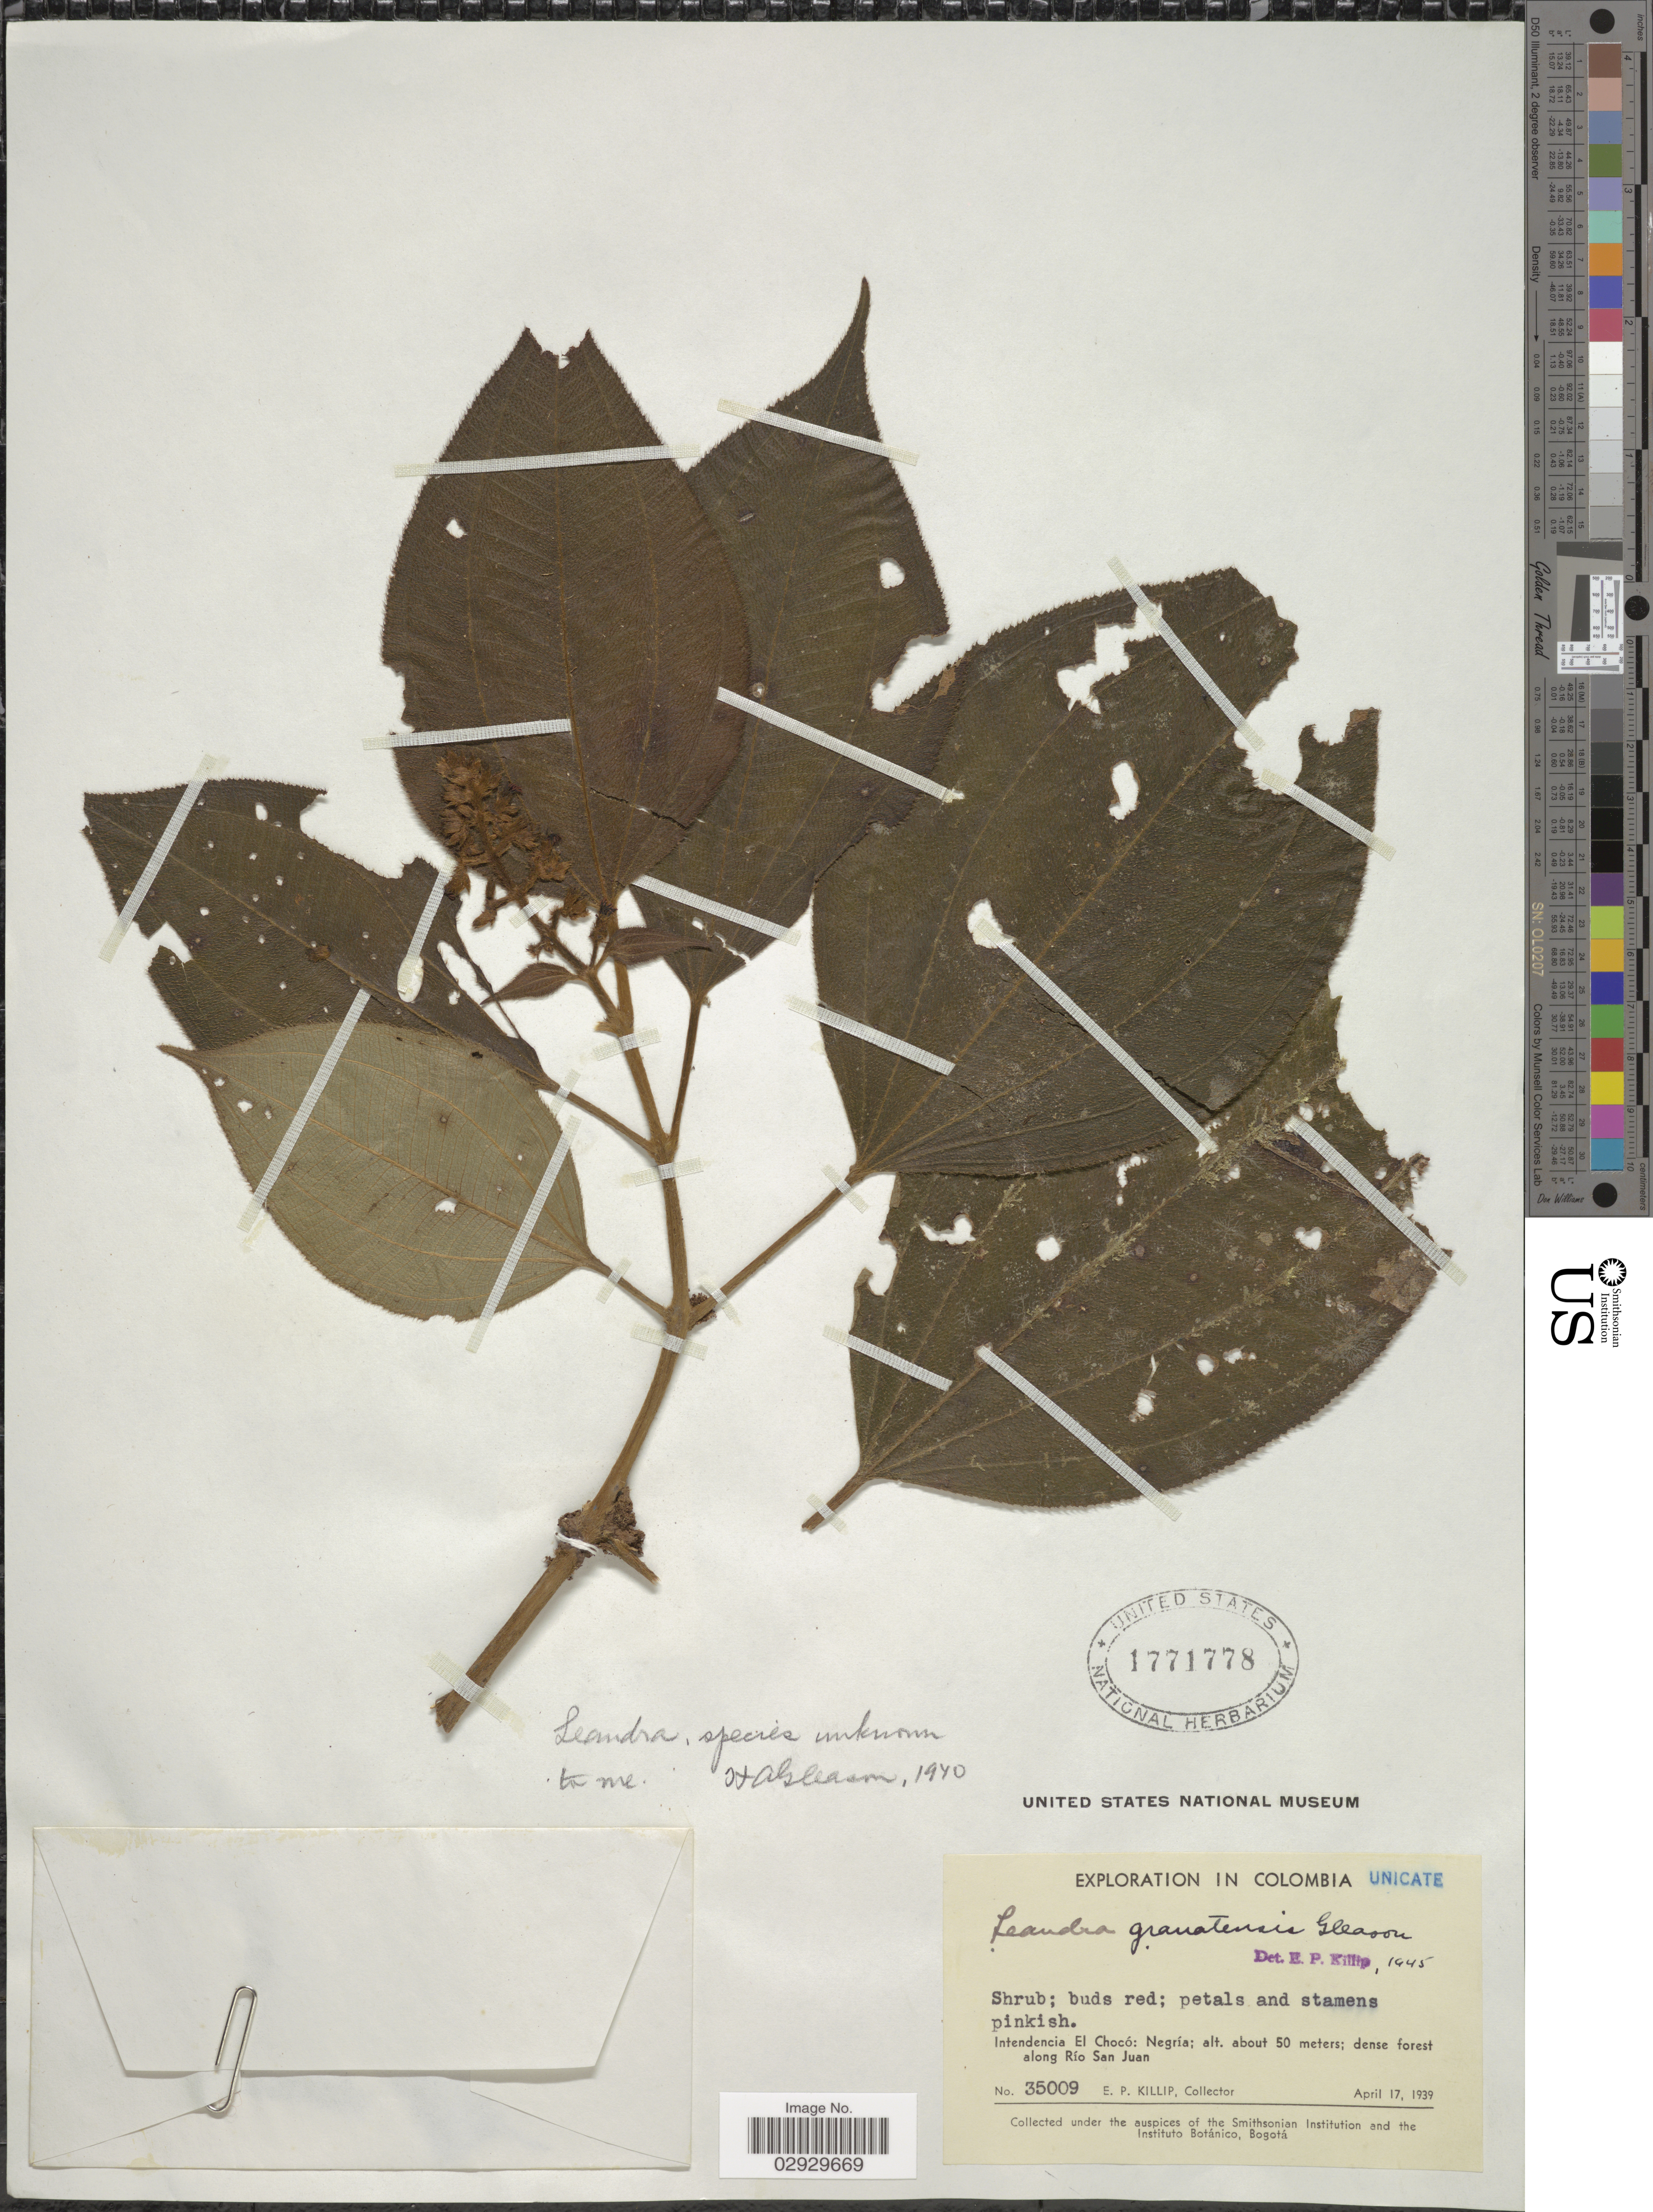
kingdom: Plantae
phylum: Tracheophyta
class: Magnoliopsida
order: Myrtales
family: Melastomataceae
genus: Leandra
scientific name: Leandra granatensis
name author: Gleason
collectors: E. P. Killip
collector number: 35009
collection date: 1939-04-17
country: Colombia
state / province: Chocó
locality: Intendencia El Chocó: Negría, dense forest along Río San Juan.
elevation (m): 50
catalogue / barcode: US 1771778